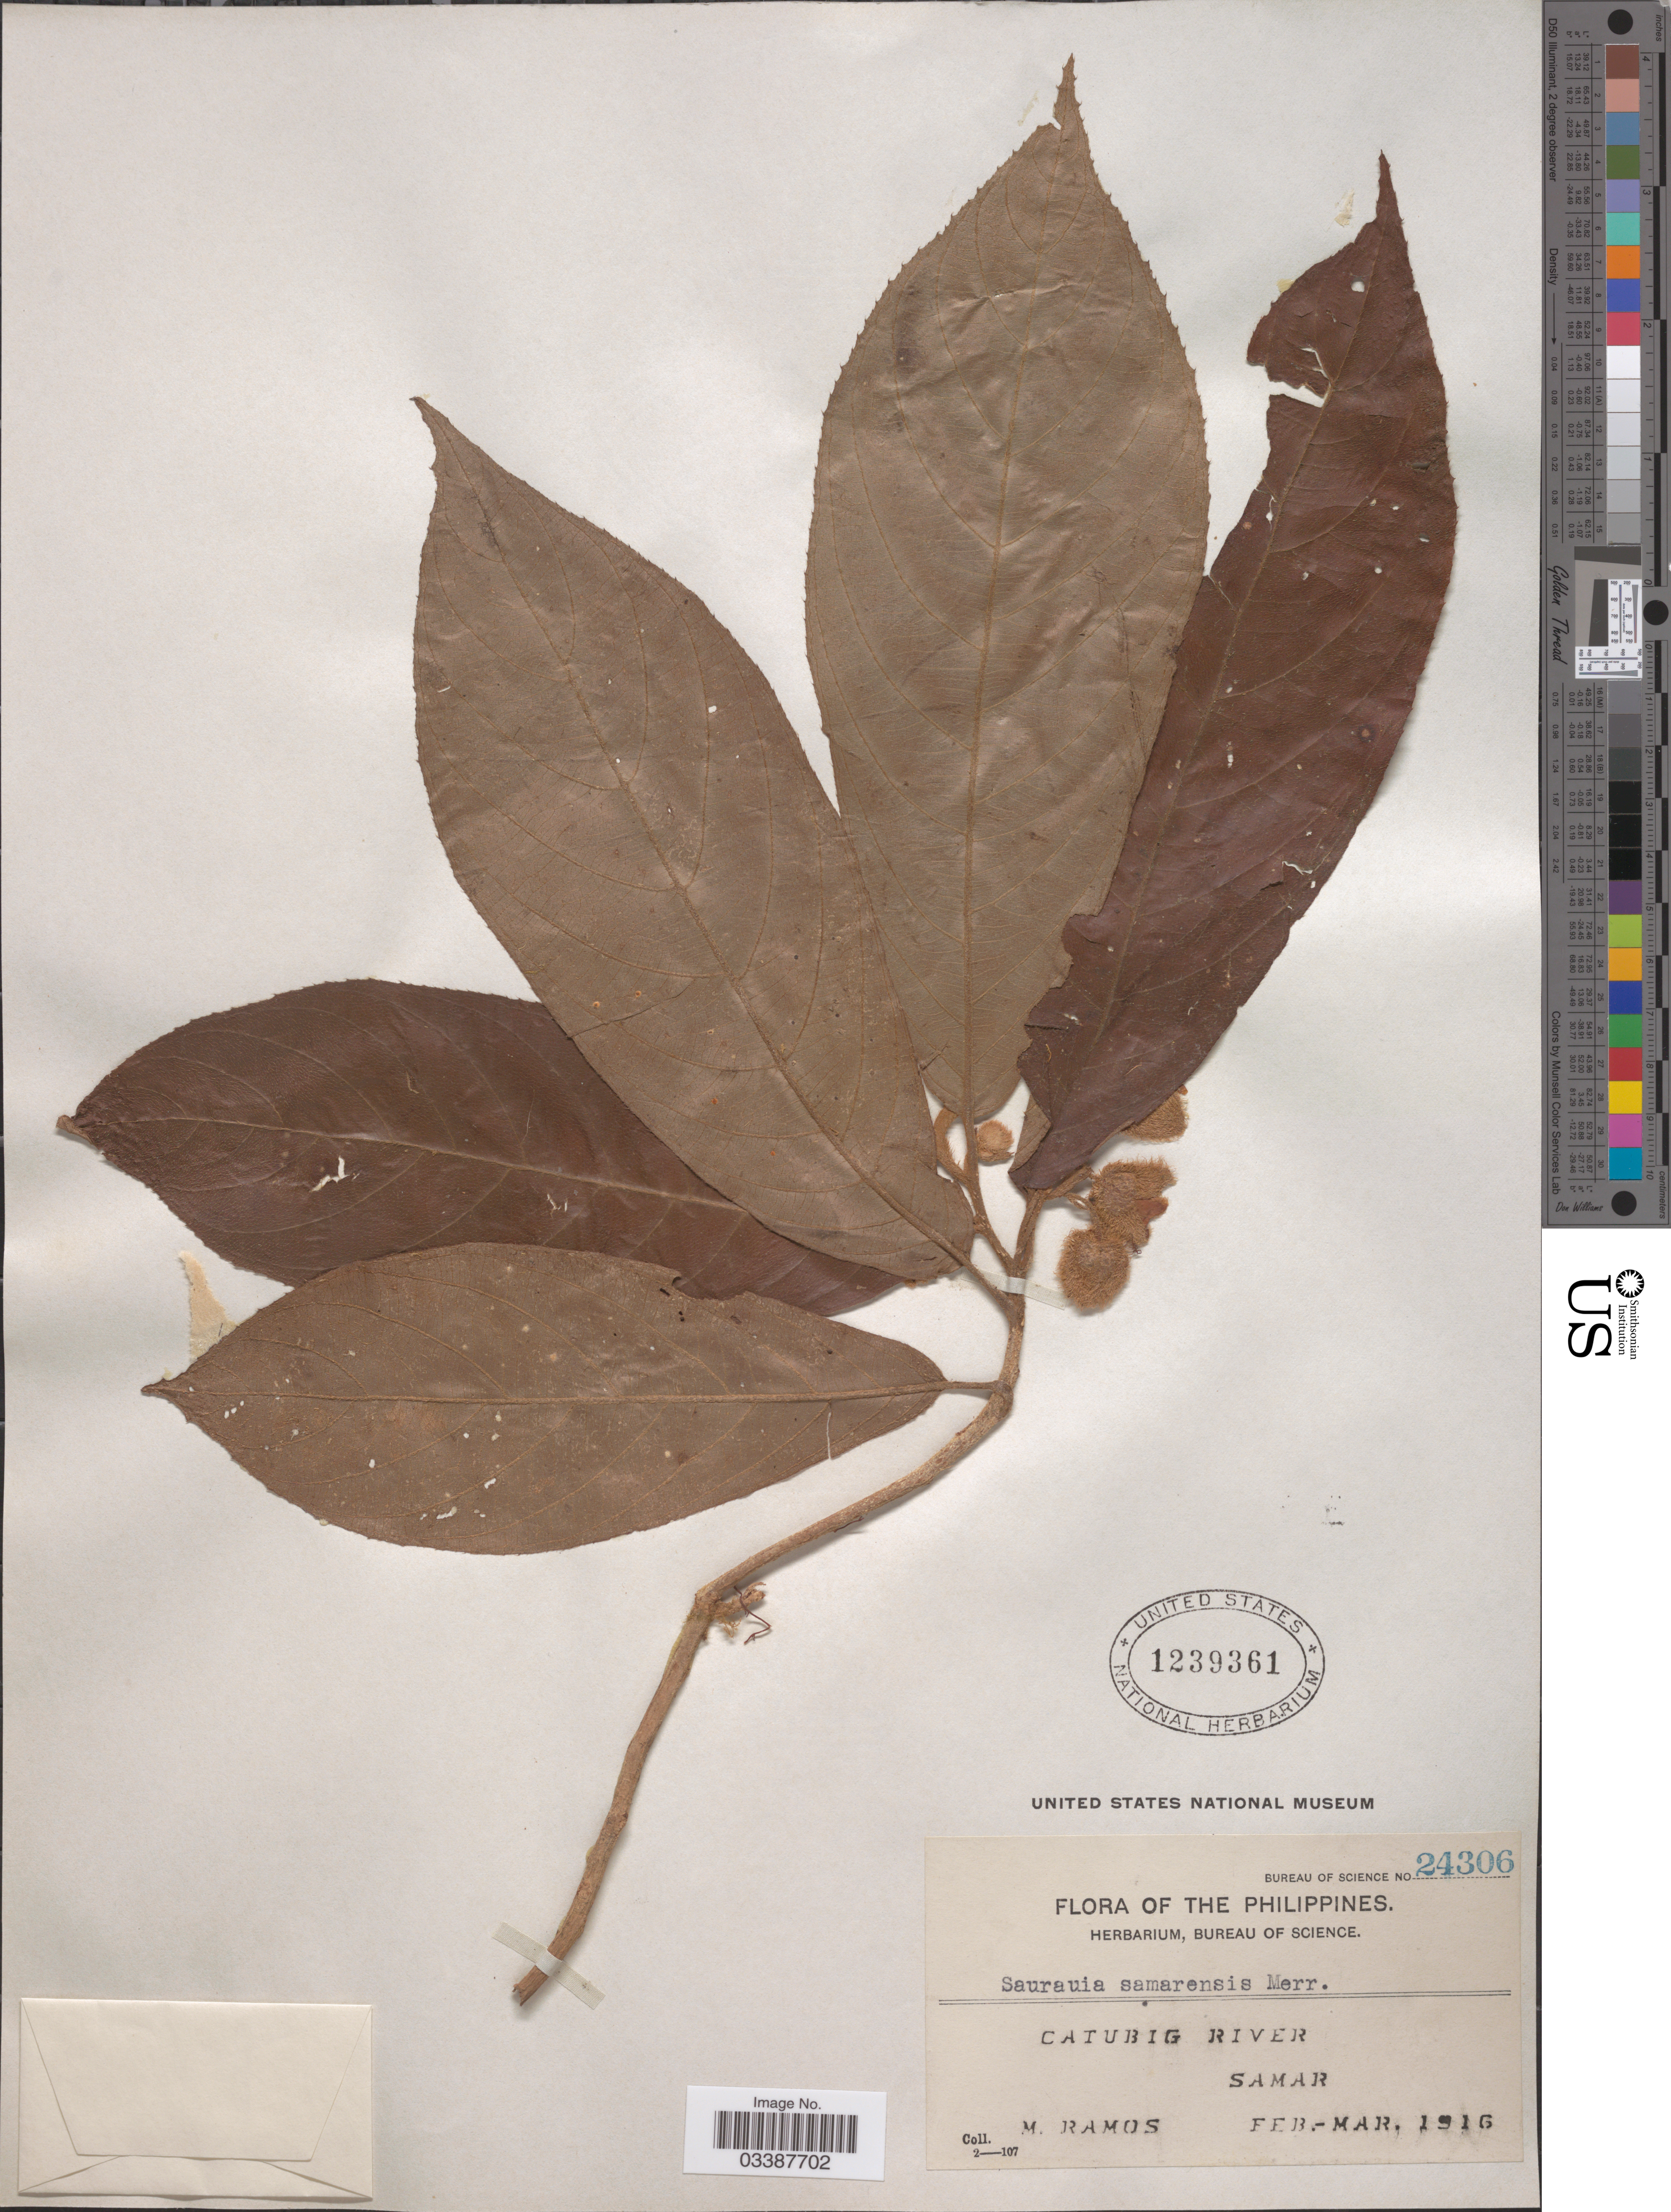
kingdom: Plantae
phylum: Tracheophyta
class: Magnoliopsida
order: Ericales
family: Actinidiaceae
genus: Saurauia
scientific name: Saurauia samarensis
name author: Merr.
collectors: M. Ramos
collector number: Bureau of Science 24306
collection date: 1916-02/1916-03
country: Philippines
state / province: Eastern Visayas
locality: Catubig River, Samar.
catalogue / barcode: US 1239361